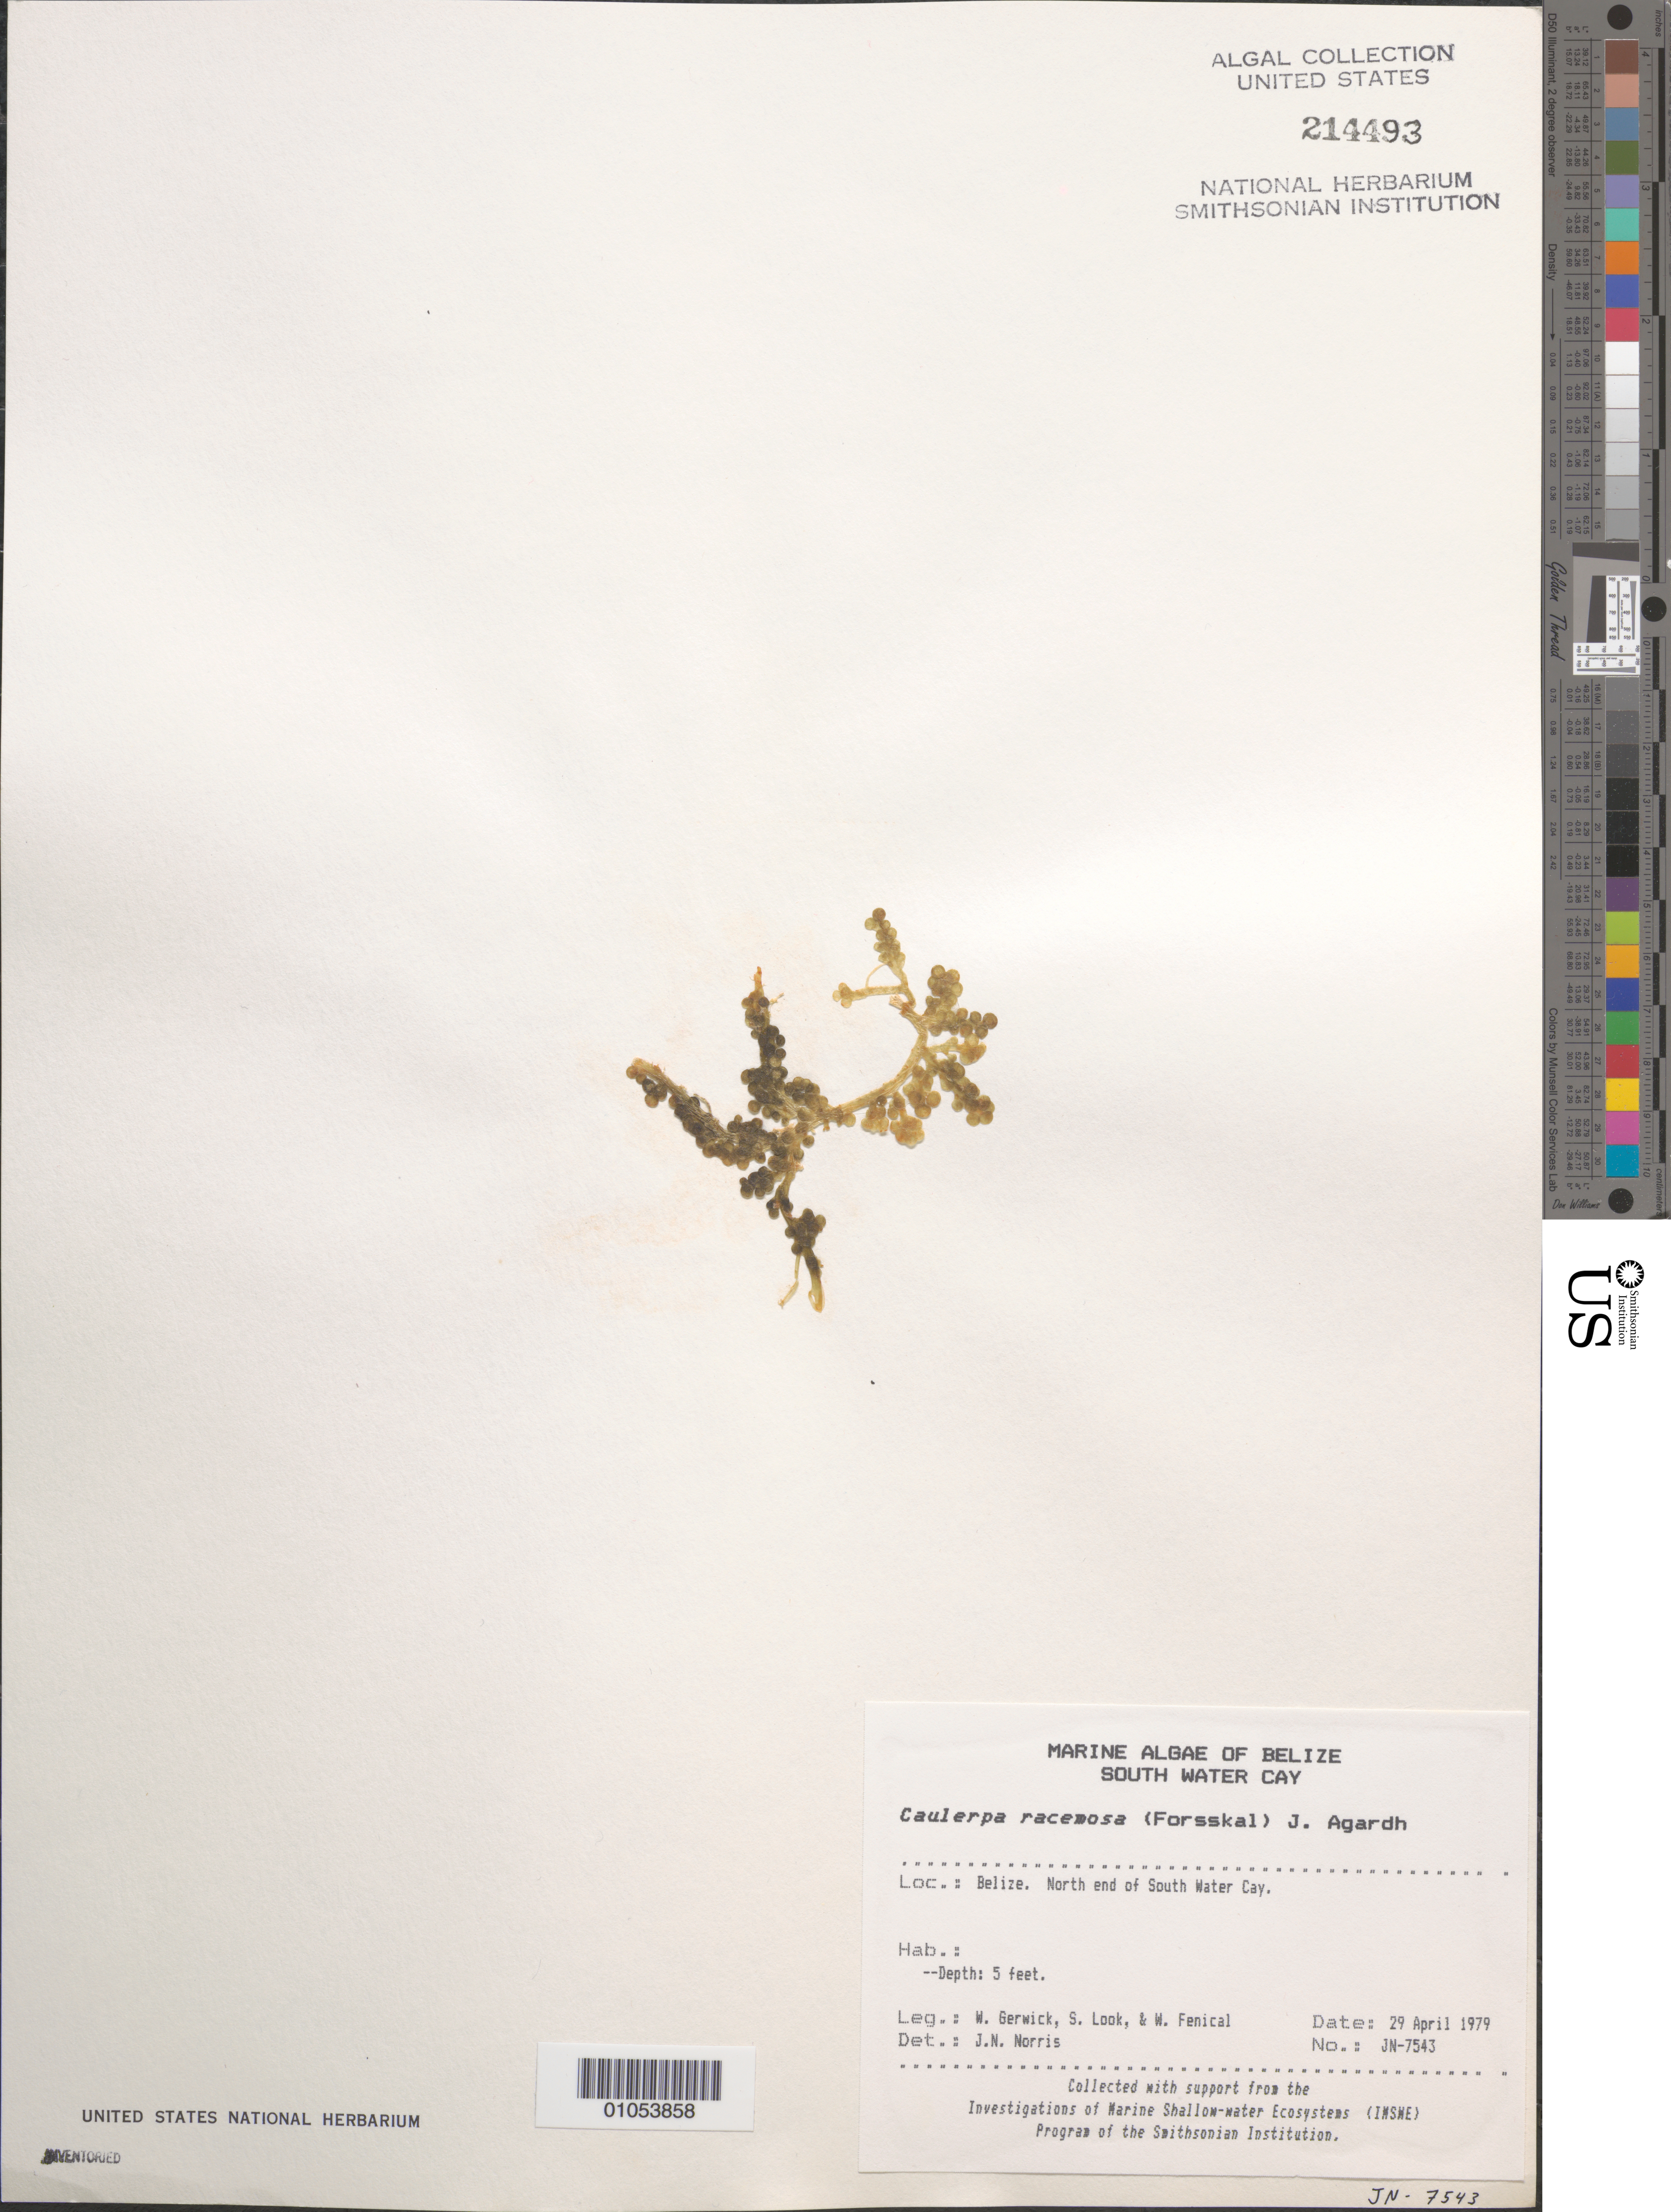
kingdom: Plantae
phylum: Chlorophyta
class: Ulvophyceae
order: Bryopsidales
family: Caulerpaceae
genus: Caulerpa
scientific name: Caulerpa racemosa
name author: (Forssk.) J. Agardh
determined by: Norris, James N.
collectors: W. Gerwick, S. Look & W. Fenical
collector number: JN-7543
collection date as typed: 29 Apr 1979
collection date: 1979-04-29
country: Belize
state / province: Stann Creek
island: South Water Cay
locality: North end of South Water Cay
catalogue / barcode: US 214493